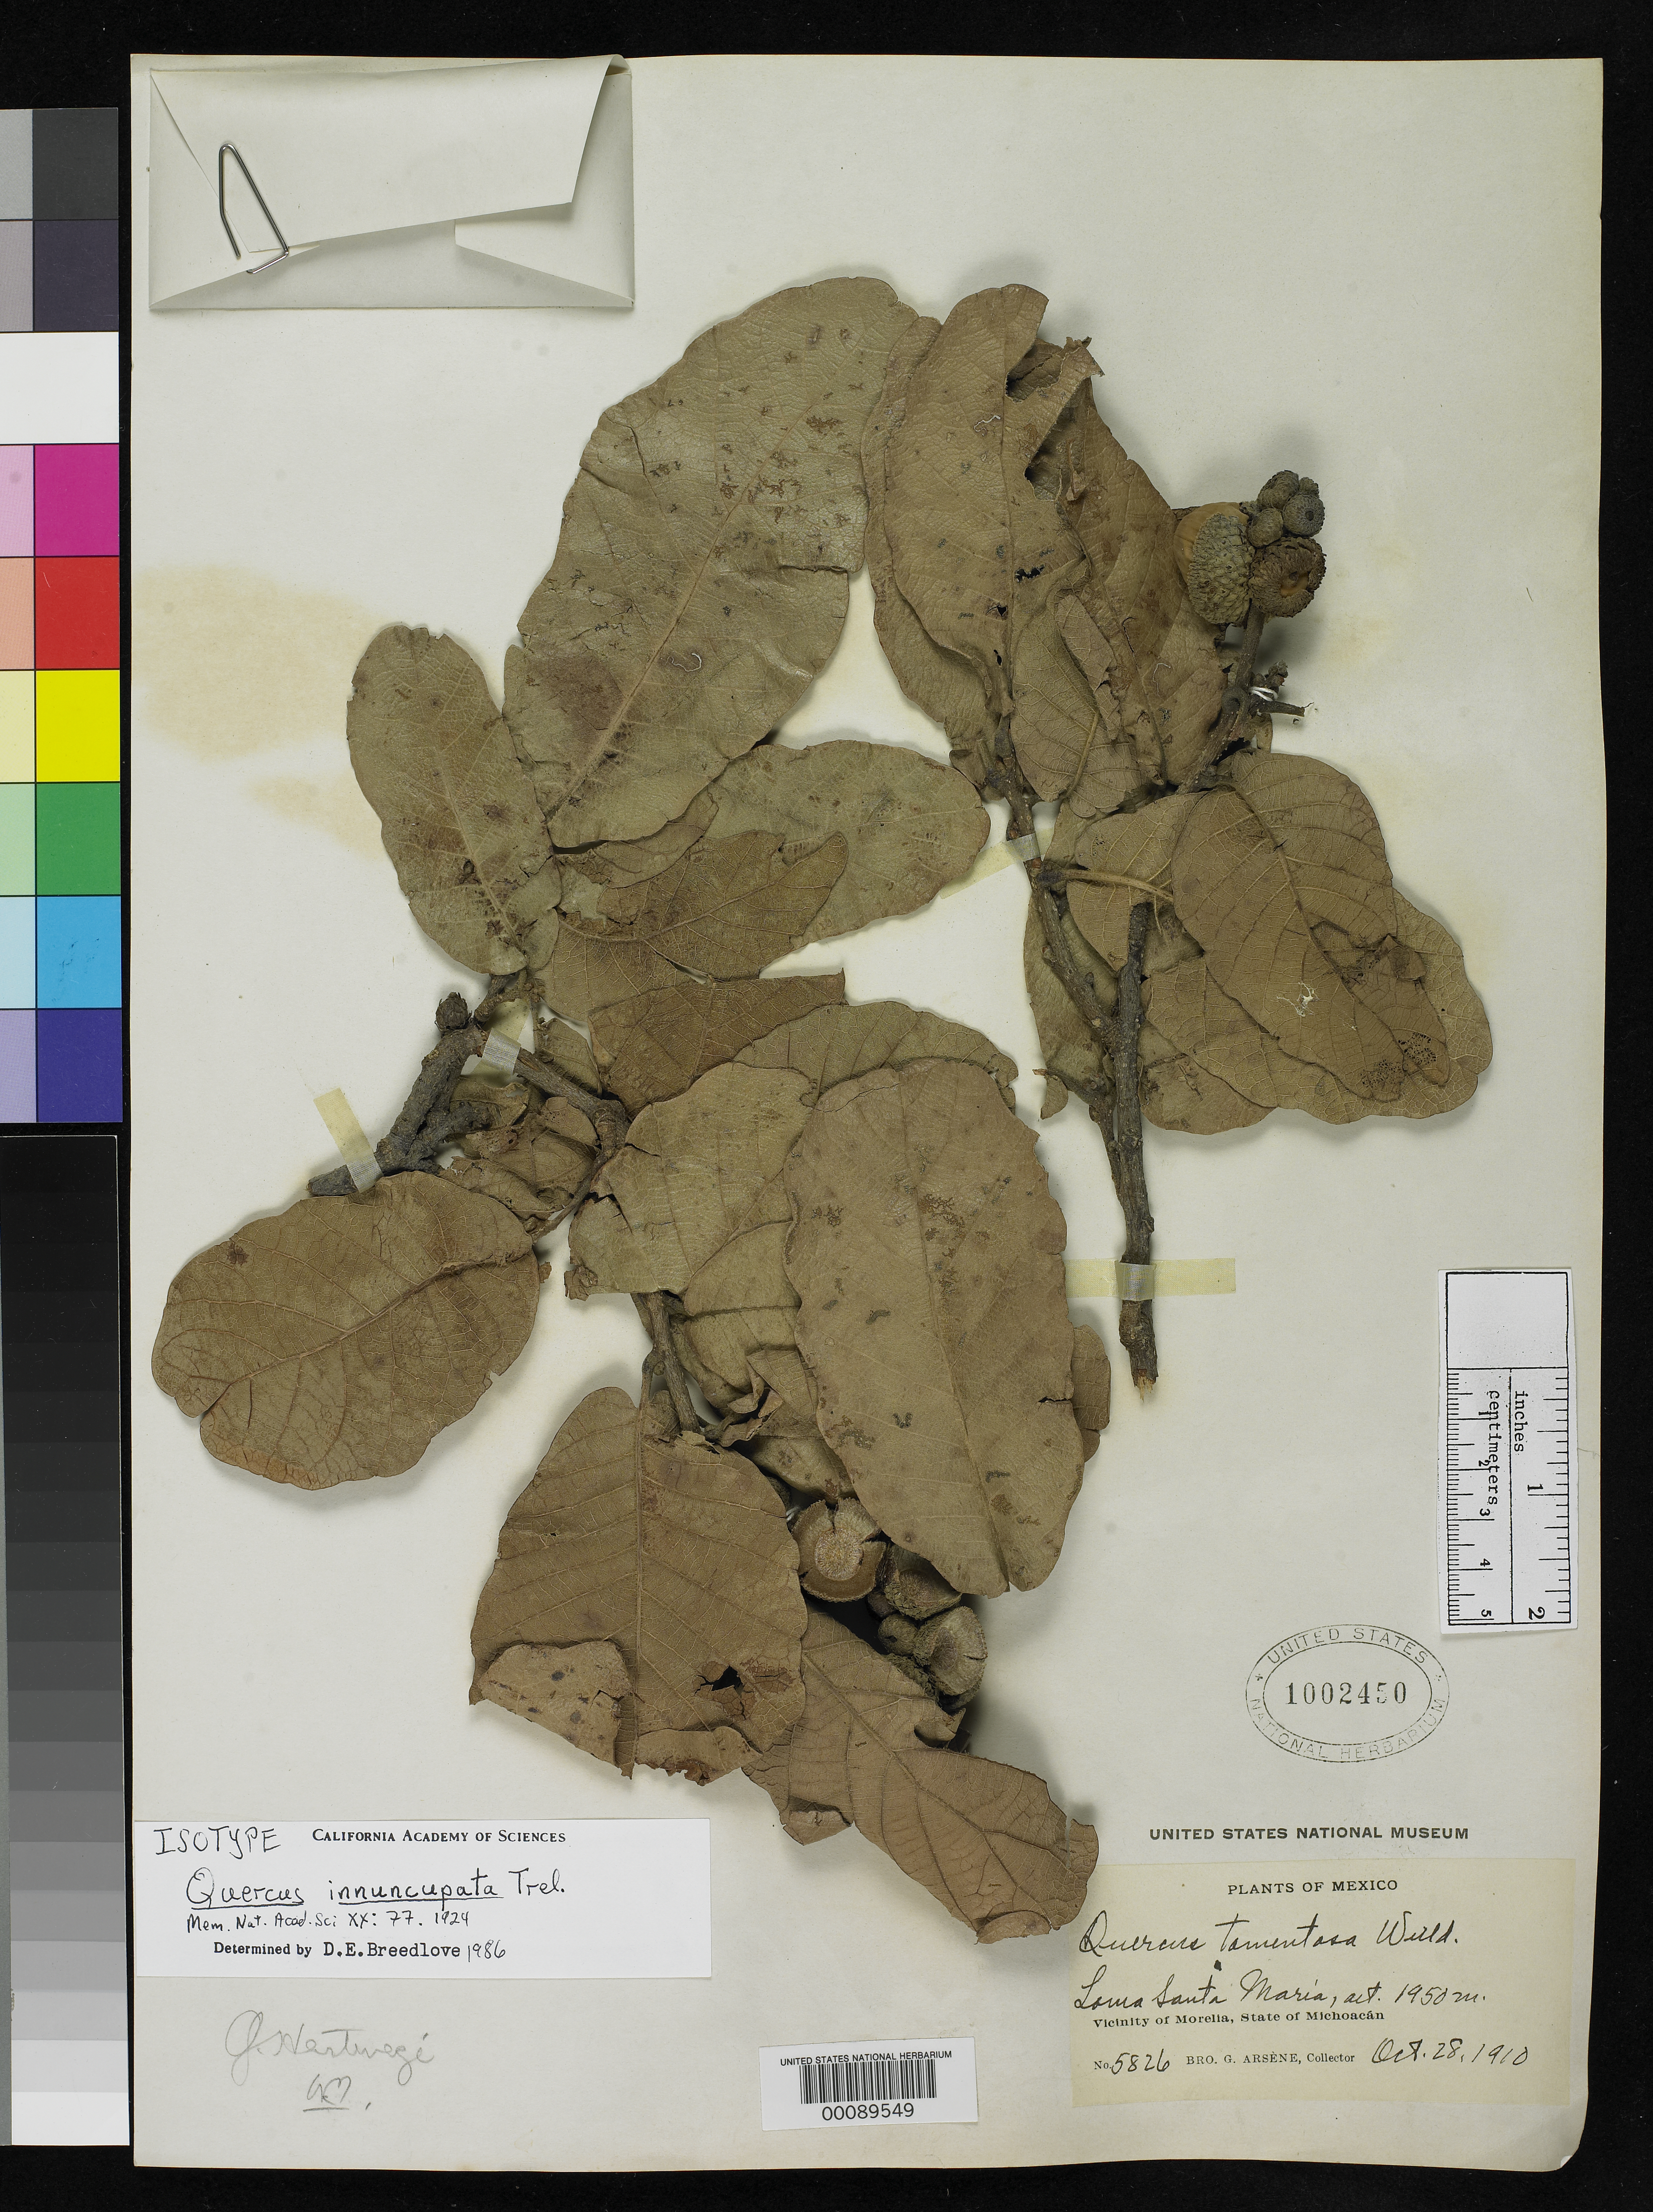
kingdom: Plantae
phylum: Tracheophyta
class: Magnoliopsida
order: Fagales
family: Fagaceae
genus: Quercus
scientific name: Quercus innuncupata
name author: Trel.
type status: Isotype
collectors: Bro. G. Arsène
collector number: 5826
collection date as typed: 28 Oct 1910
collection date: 1910-10-28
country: Mexico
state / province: Michoacán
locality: Vicinity of Morelia, Loma Santa Maria.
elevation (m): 1950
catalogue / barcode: US 1002450